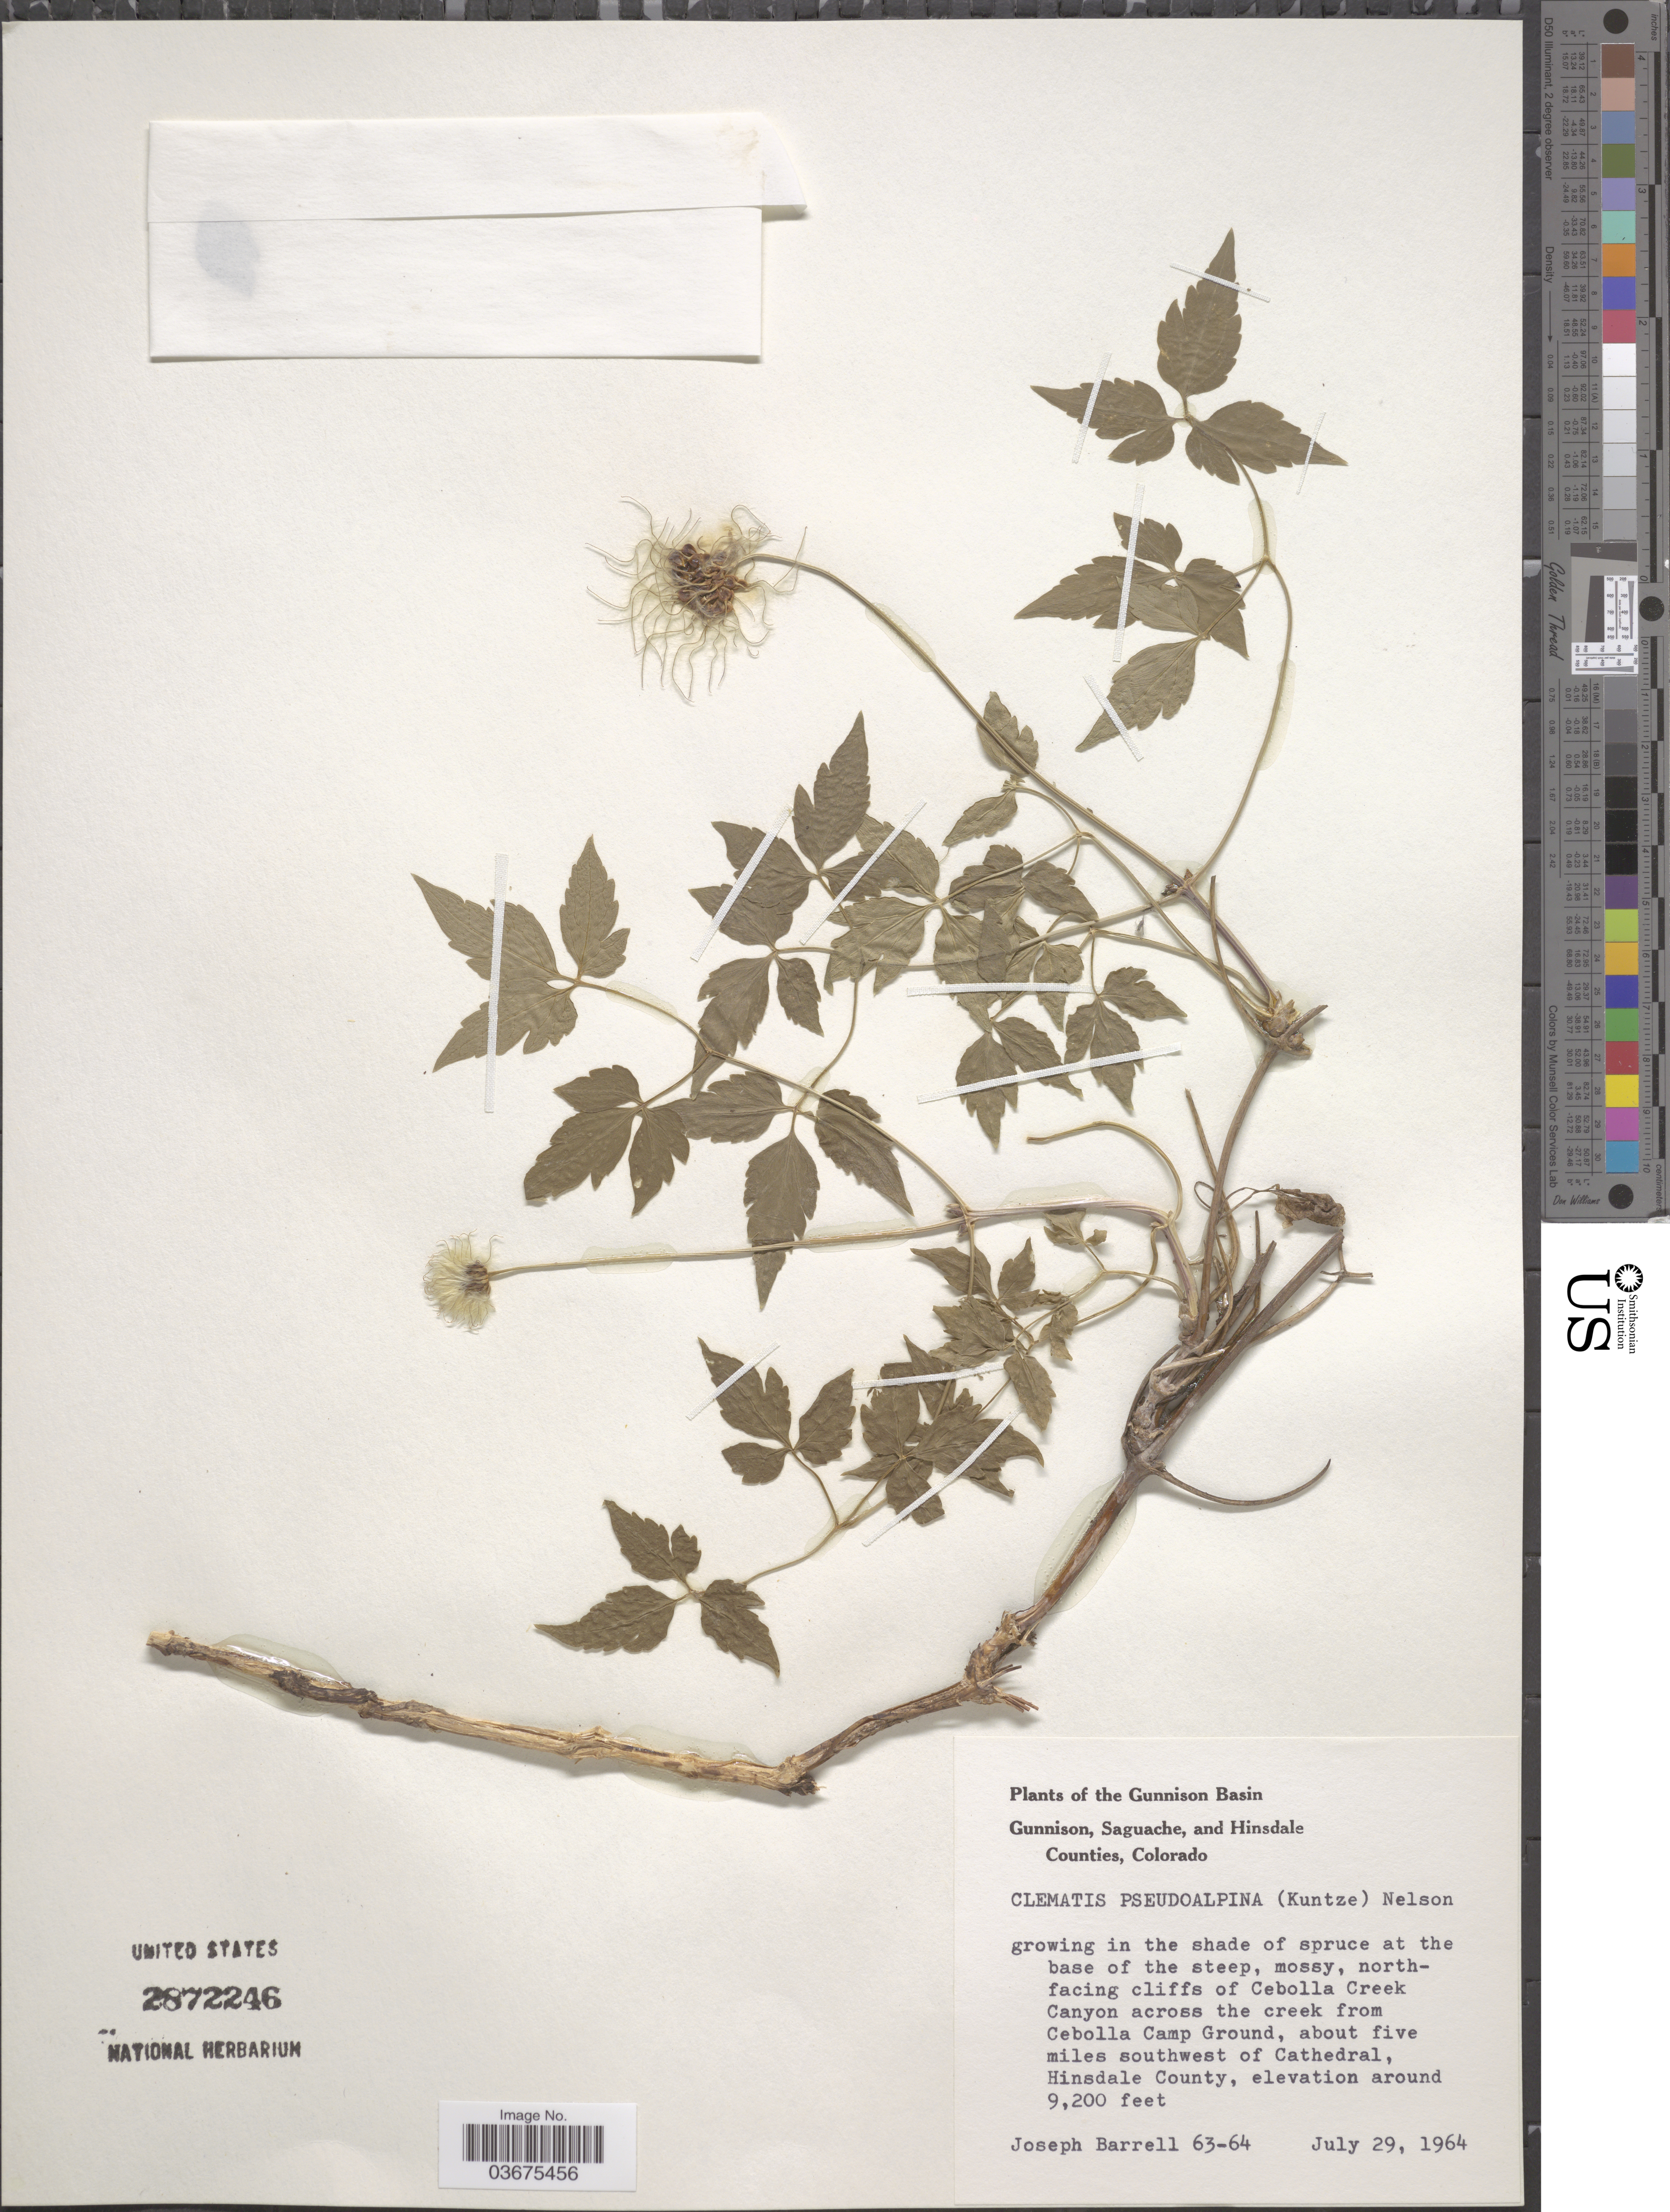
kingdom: Plantae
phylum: Tracheophyta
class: Magnoliopsida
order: Ranunculales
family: Ranunculaceae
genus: Clematis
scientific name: Clematis pseudoalpina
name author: (Kuntze) A. Nelson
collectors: J. Barrell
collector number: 63-64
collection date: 1964-07-29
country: United States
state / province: Colorado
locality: The Gunnison Basin. North-facing cliffs of Cebolla Creek Canyon across the creek from Cebolla Camp Ground, about five miles southwest of Cathedral, Hinsdale County.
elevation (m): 2804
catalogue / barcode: US 2872246